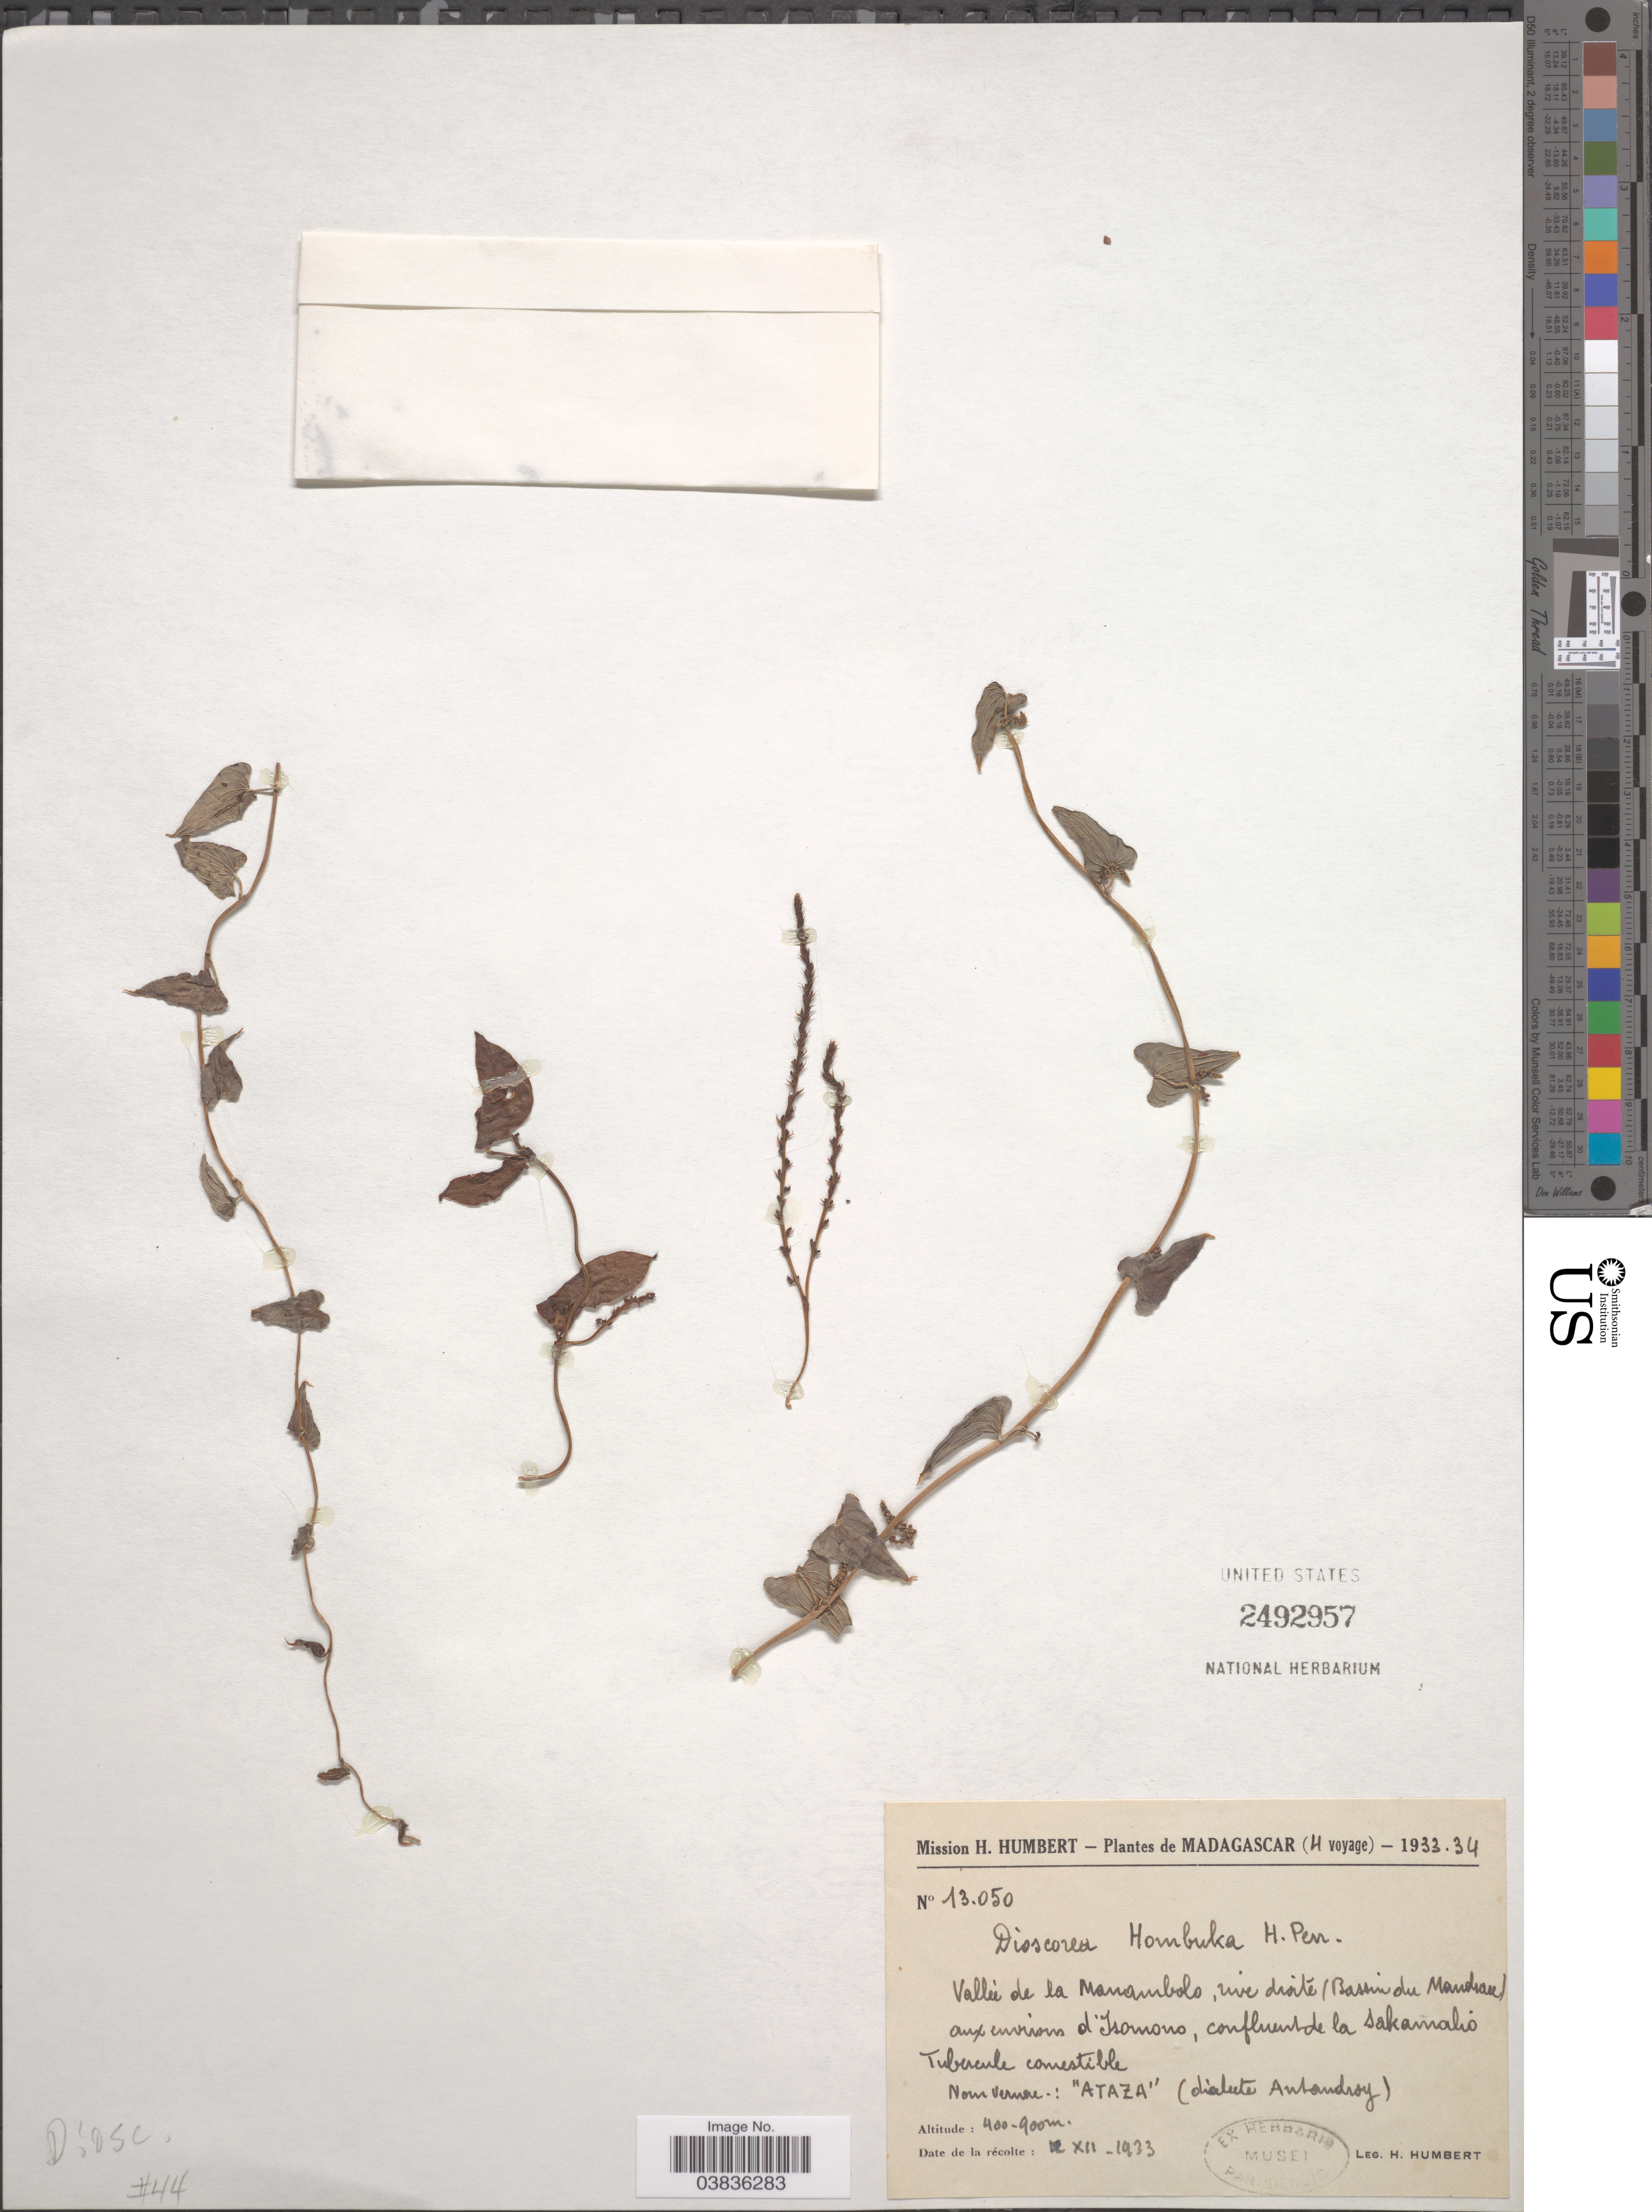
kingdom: Plantae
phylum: Tracheophyta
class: Liliopsida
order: Dioscoreales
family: Dioscoreaceae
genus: Dioscorea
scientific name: Dioscorea heteropoda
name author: Baker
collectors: H. Humbert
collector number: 13050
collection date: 1923-12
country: Madagascar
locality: Vallée de la Manambolo, rive droite (Bassin du Mandrare) aux environs d'Isomono, confluent de la Sakamalio.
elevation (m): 400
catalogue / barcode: US 2492957